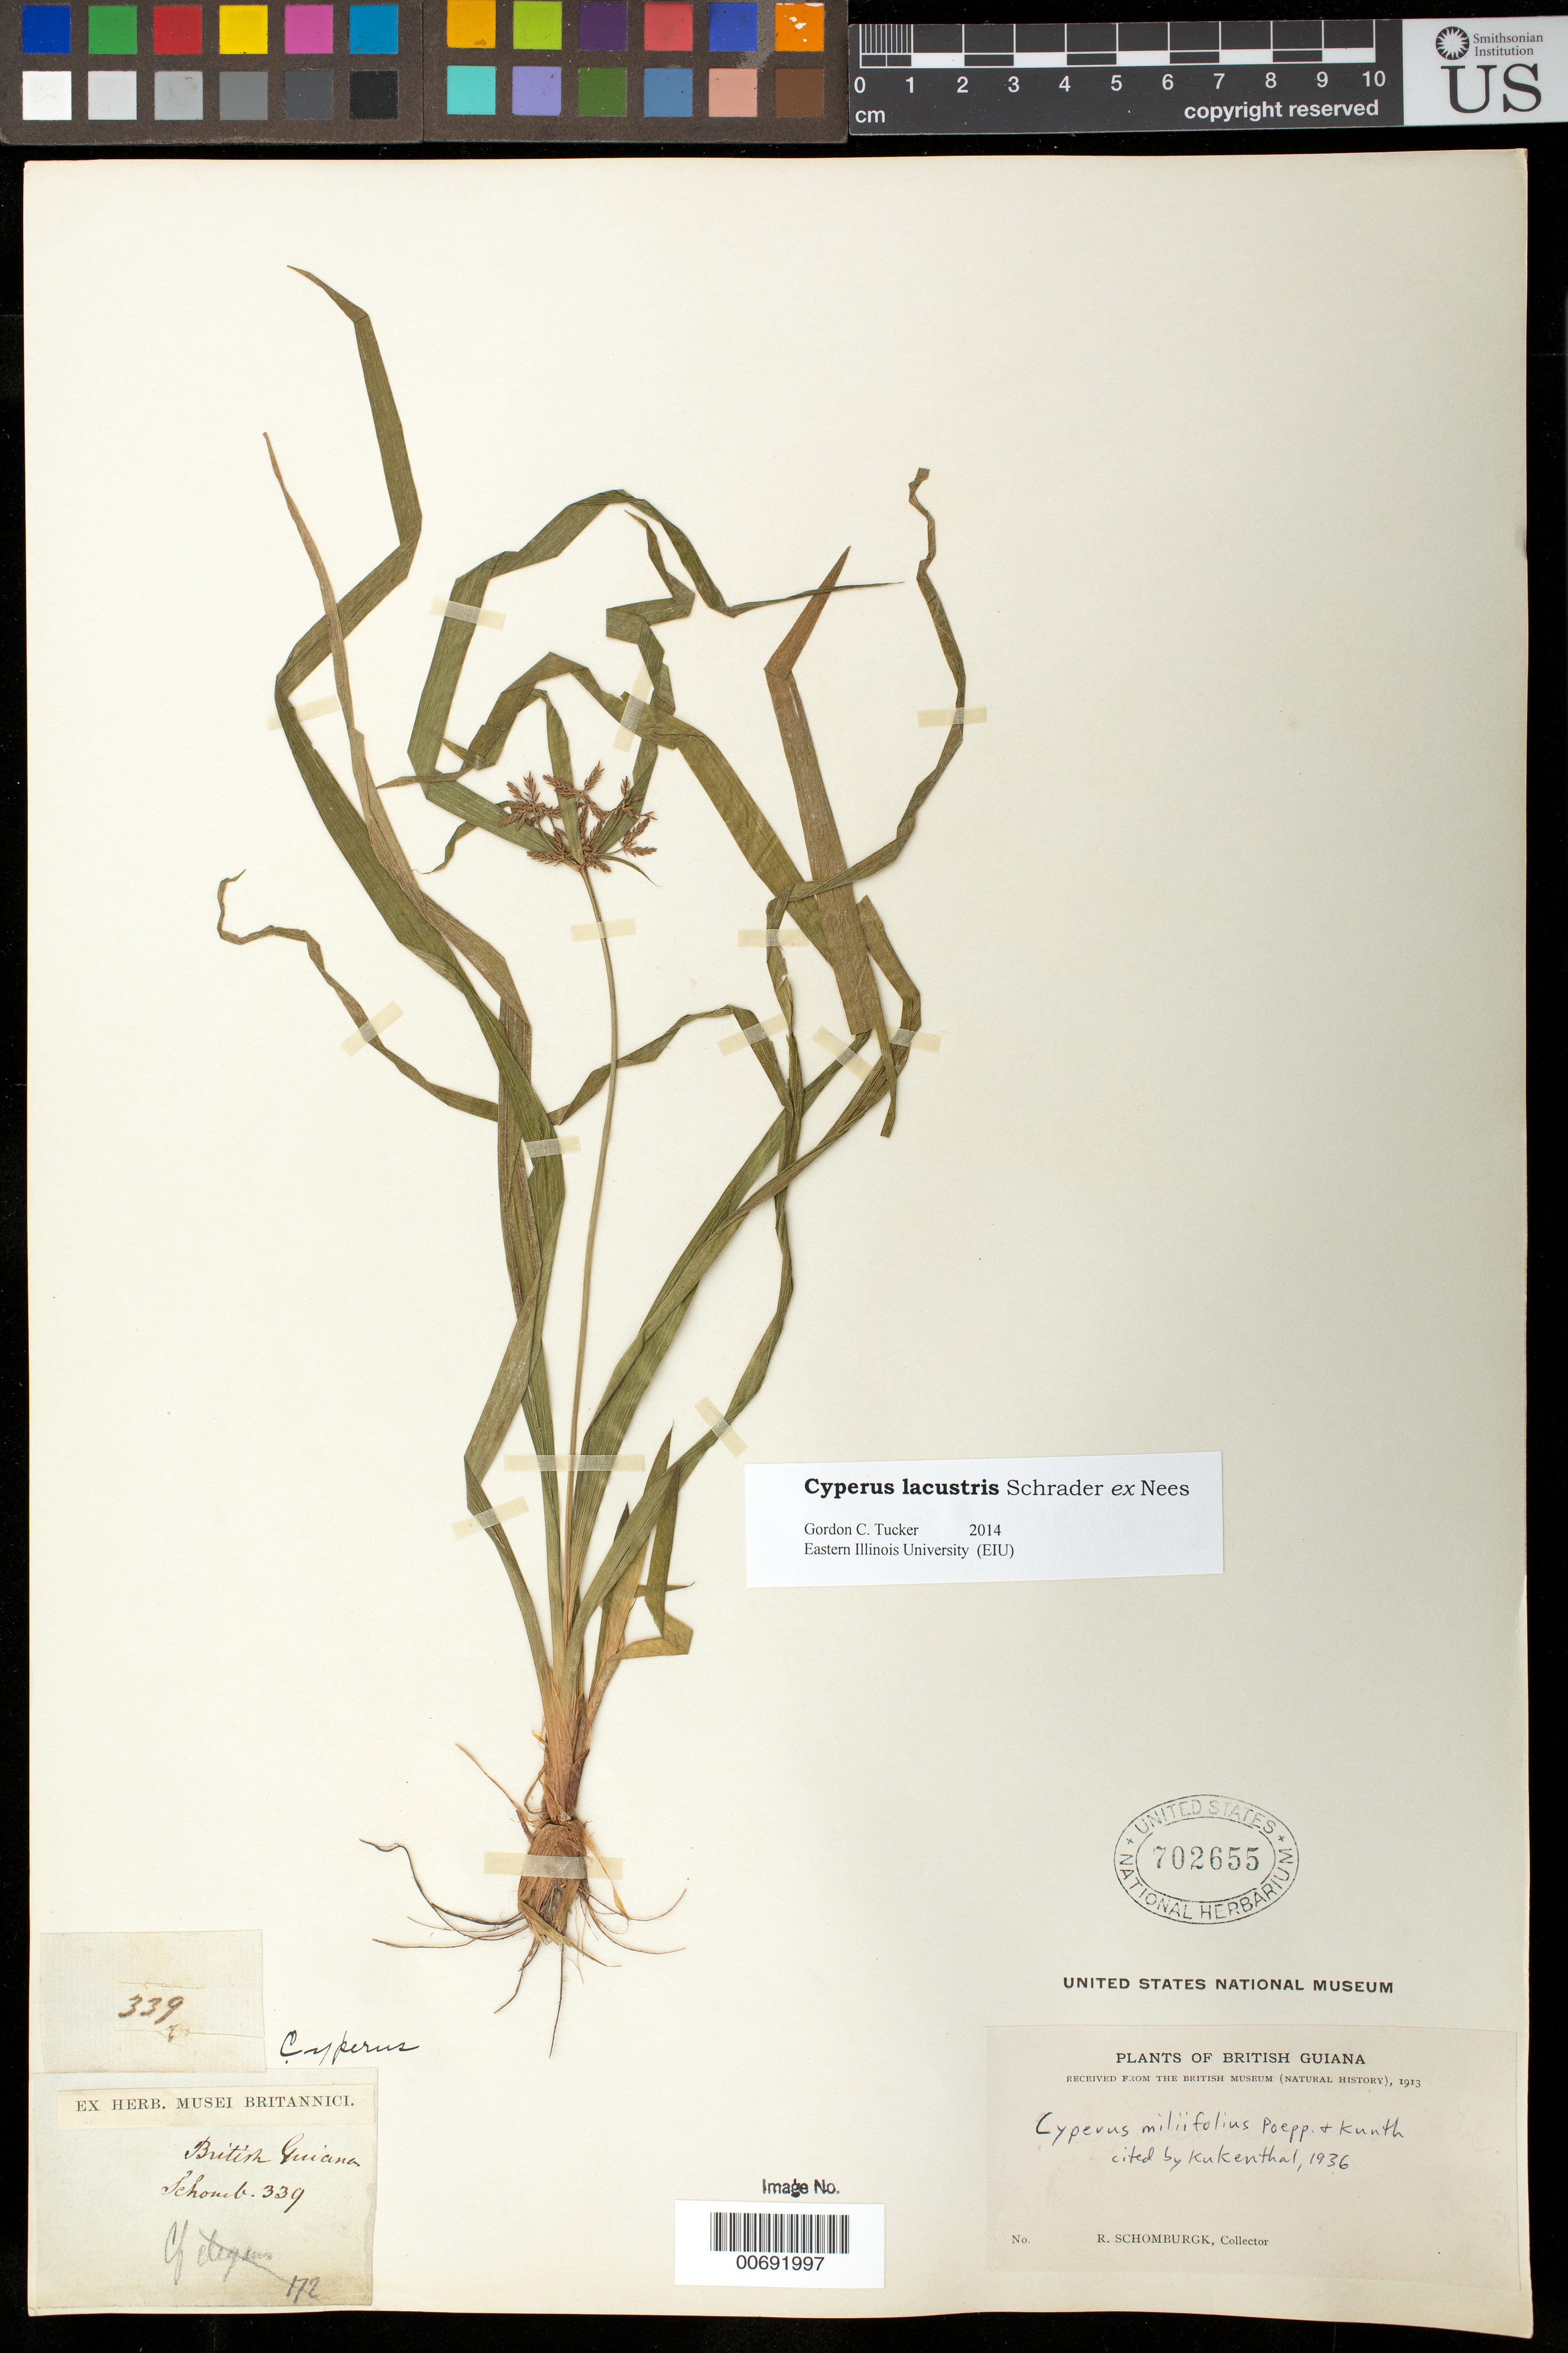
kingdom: Plantae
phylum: Tracheophyta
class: Liliopsida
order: Poales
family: Cyperaceae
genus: Cyperus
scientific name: Cyperus lacustris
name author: Schrad. ex Nees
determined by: Tucker, G. C.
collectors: R. H. Schomburgk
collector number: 339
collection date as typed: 1841 to 1842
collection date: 1841/1842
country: Guyana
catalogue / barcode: US 702655